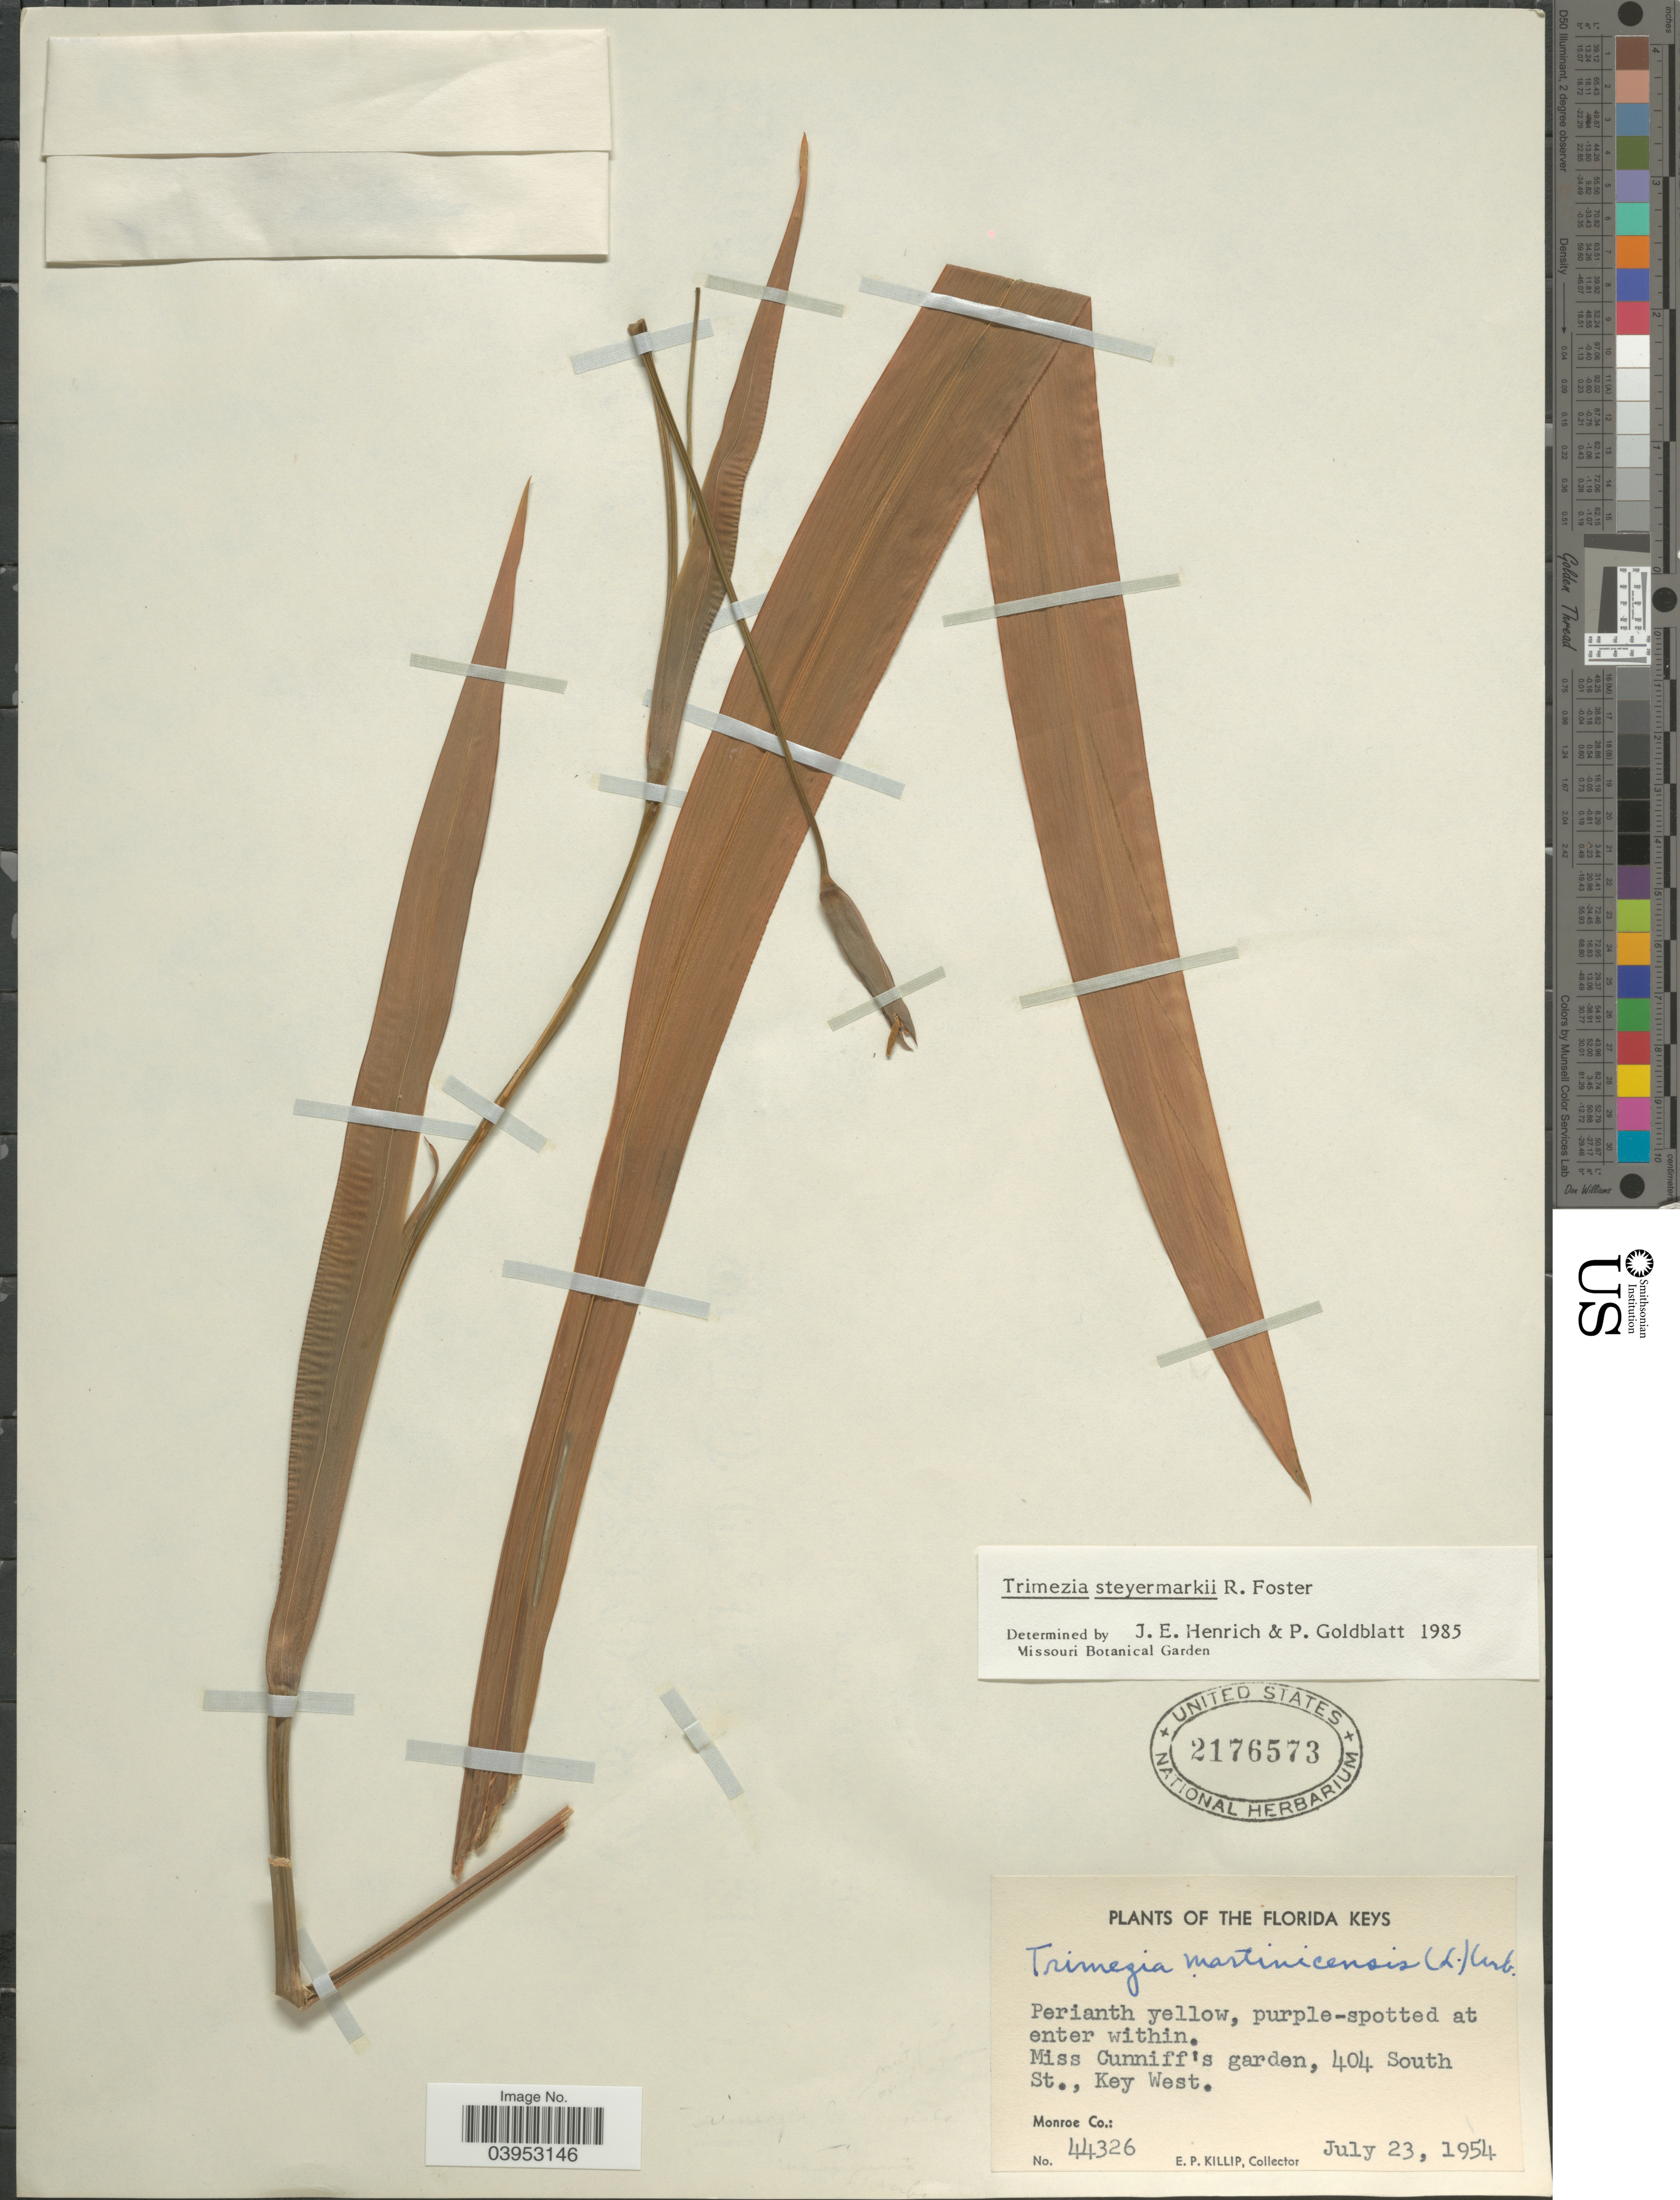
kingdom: Plantae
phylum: Tracheophyta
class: Liliopsida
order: Asparagales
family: Iridaceae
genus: Trimezia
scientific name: Trimezia steyermarkii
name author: R.C. Foster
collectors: E. P. Killip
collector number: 44326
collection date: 1954-07-23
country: United States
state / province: Florida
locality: The Florida Keys. Miss Cunniff's garden, 404 South St., Key West. Monroe Co.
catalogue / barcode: US 2176573